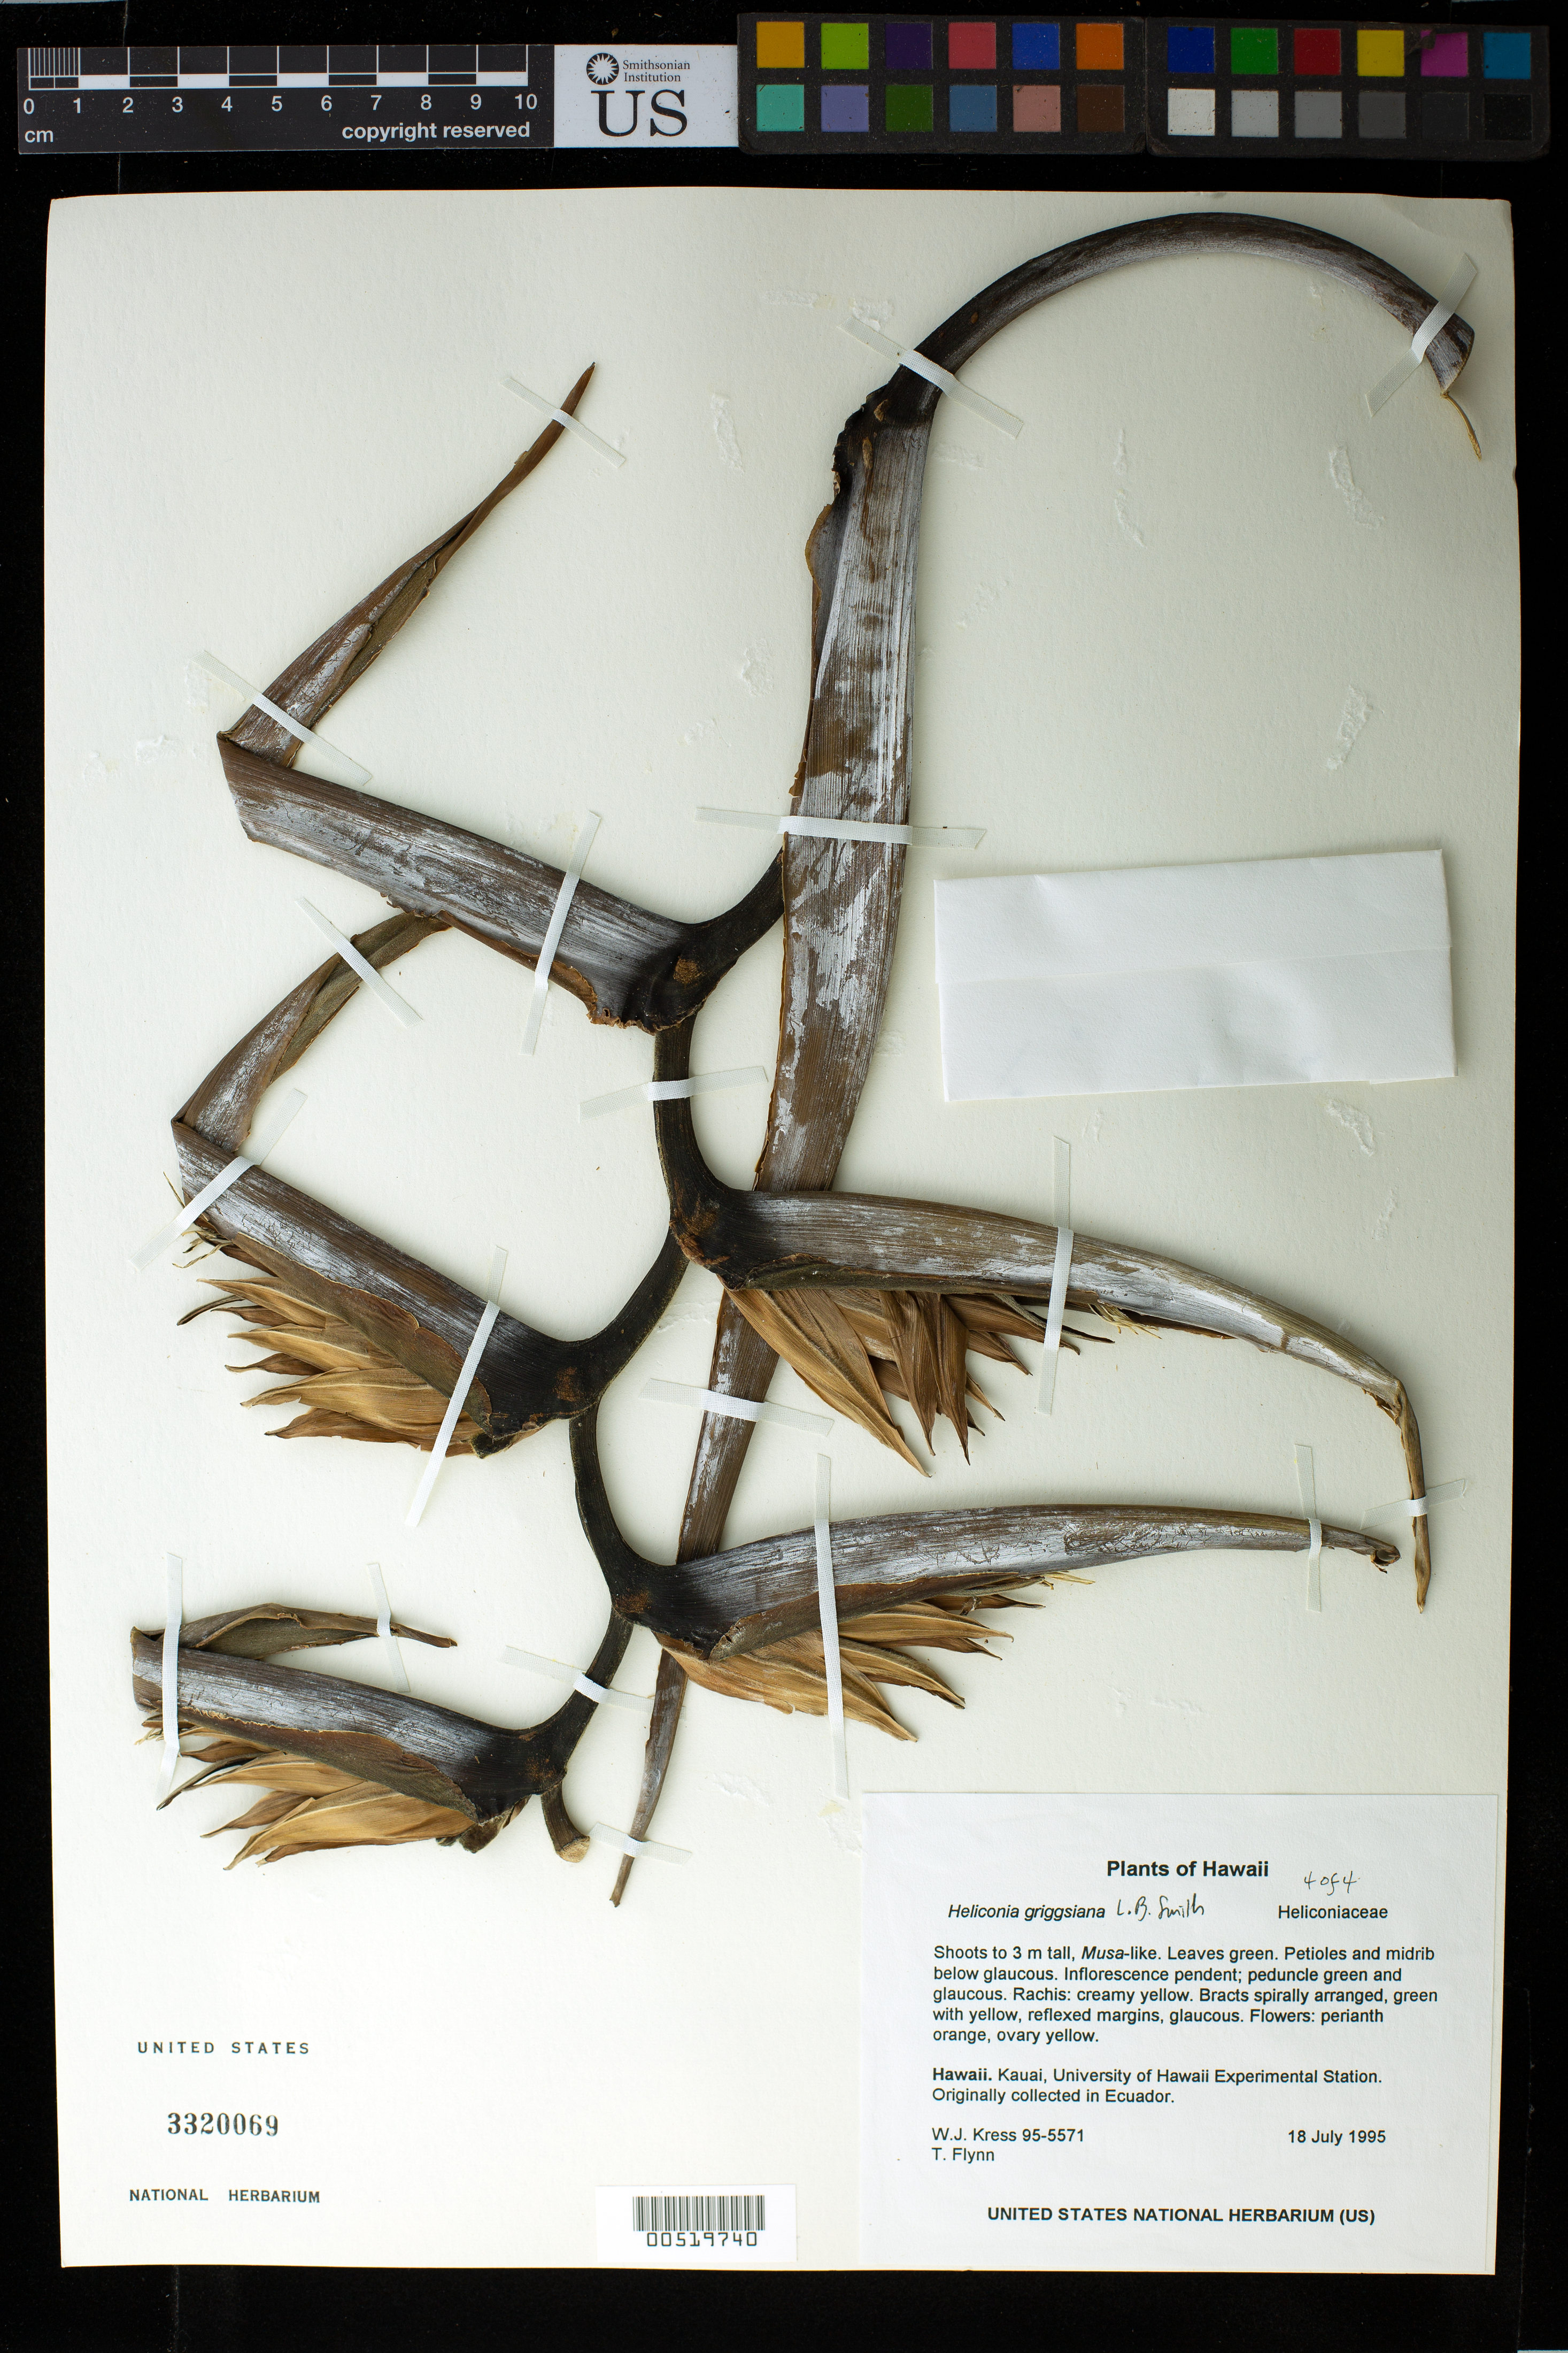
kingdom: Plantae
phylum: Tracheophyta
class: Liliopsida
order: Zingiberales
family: Heliconiaceae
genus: Heliconia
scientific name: Heliconia griggsiana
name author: L.B. Sm.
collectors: W. J. Kress & T. W. Flynn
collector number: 95-5571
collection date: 1995-08-18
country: United States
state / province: Hawaii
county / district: Kaui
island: Kaua'i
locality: University of Hawaii Experimental Station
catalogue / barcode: US 3320069